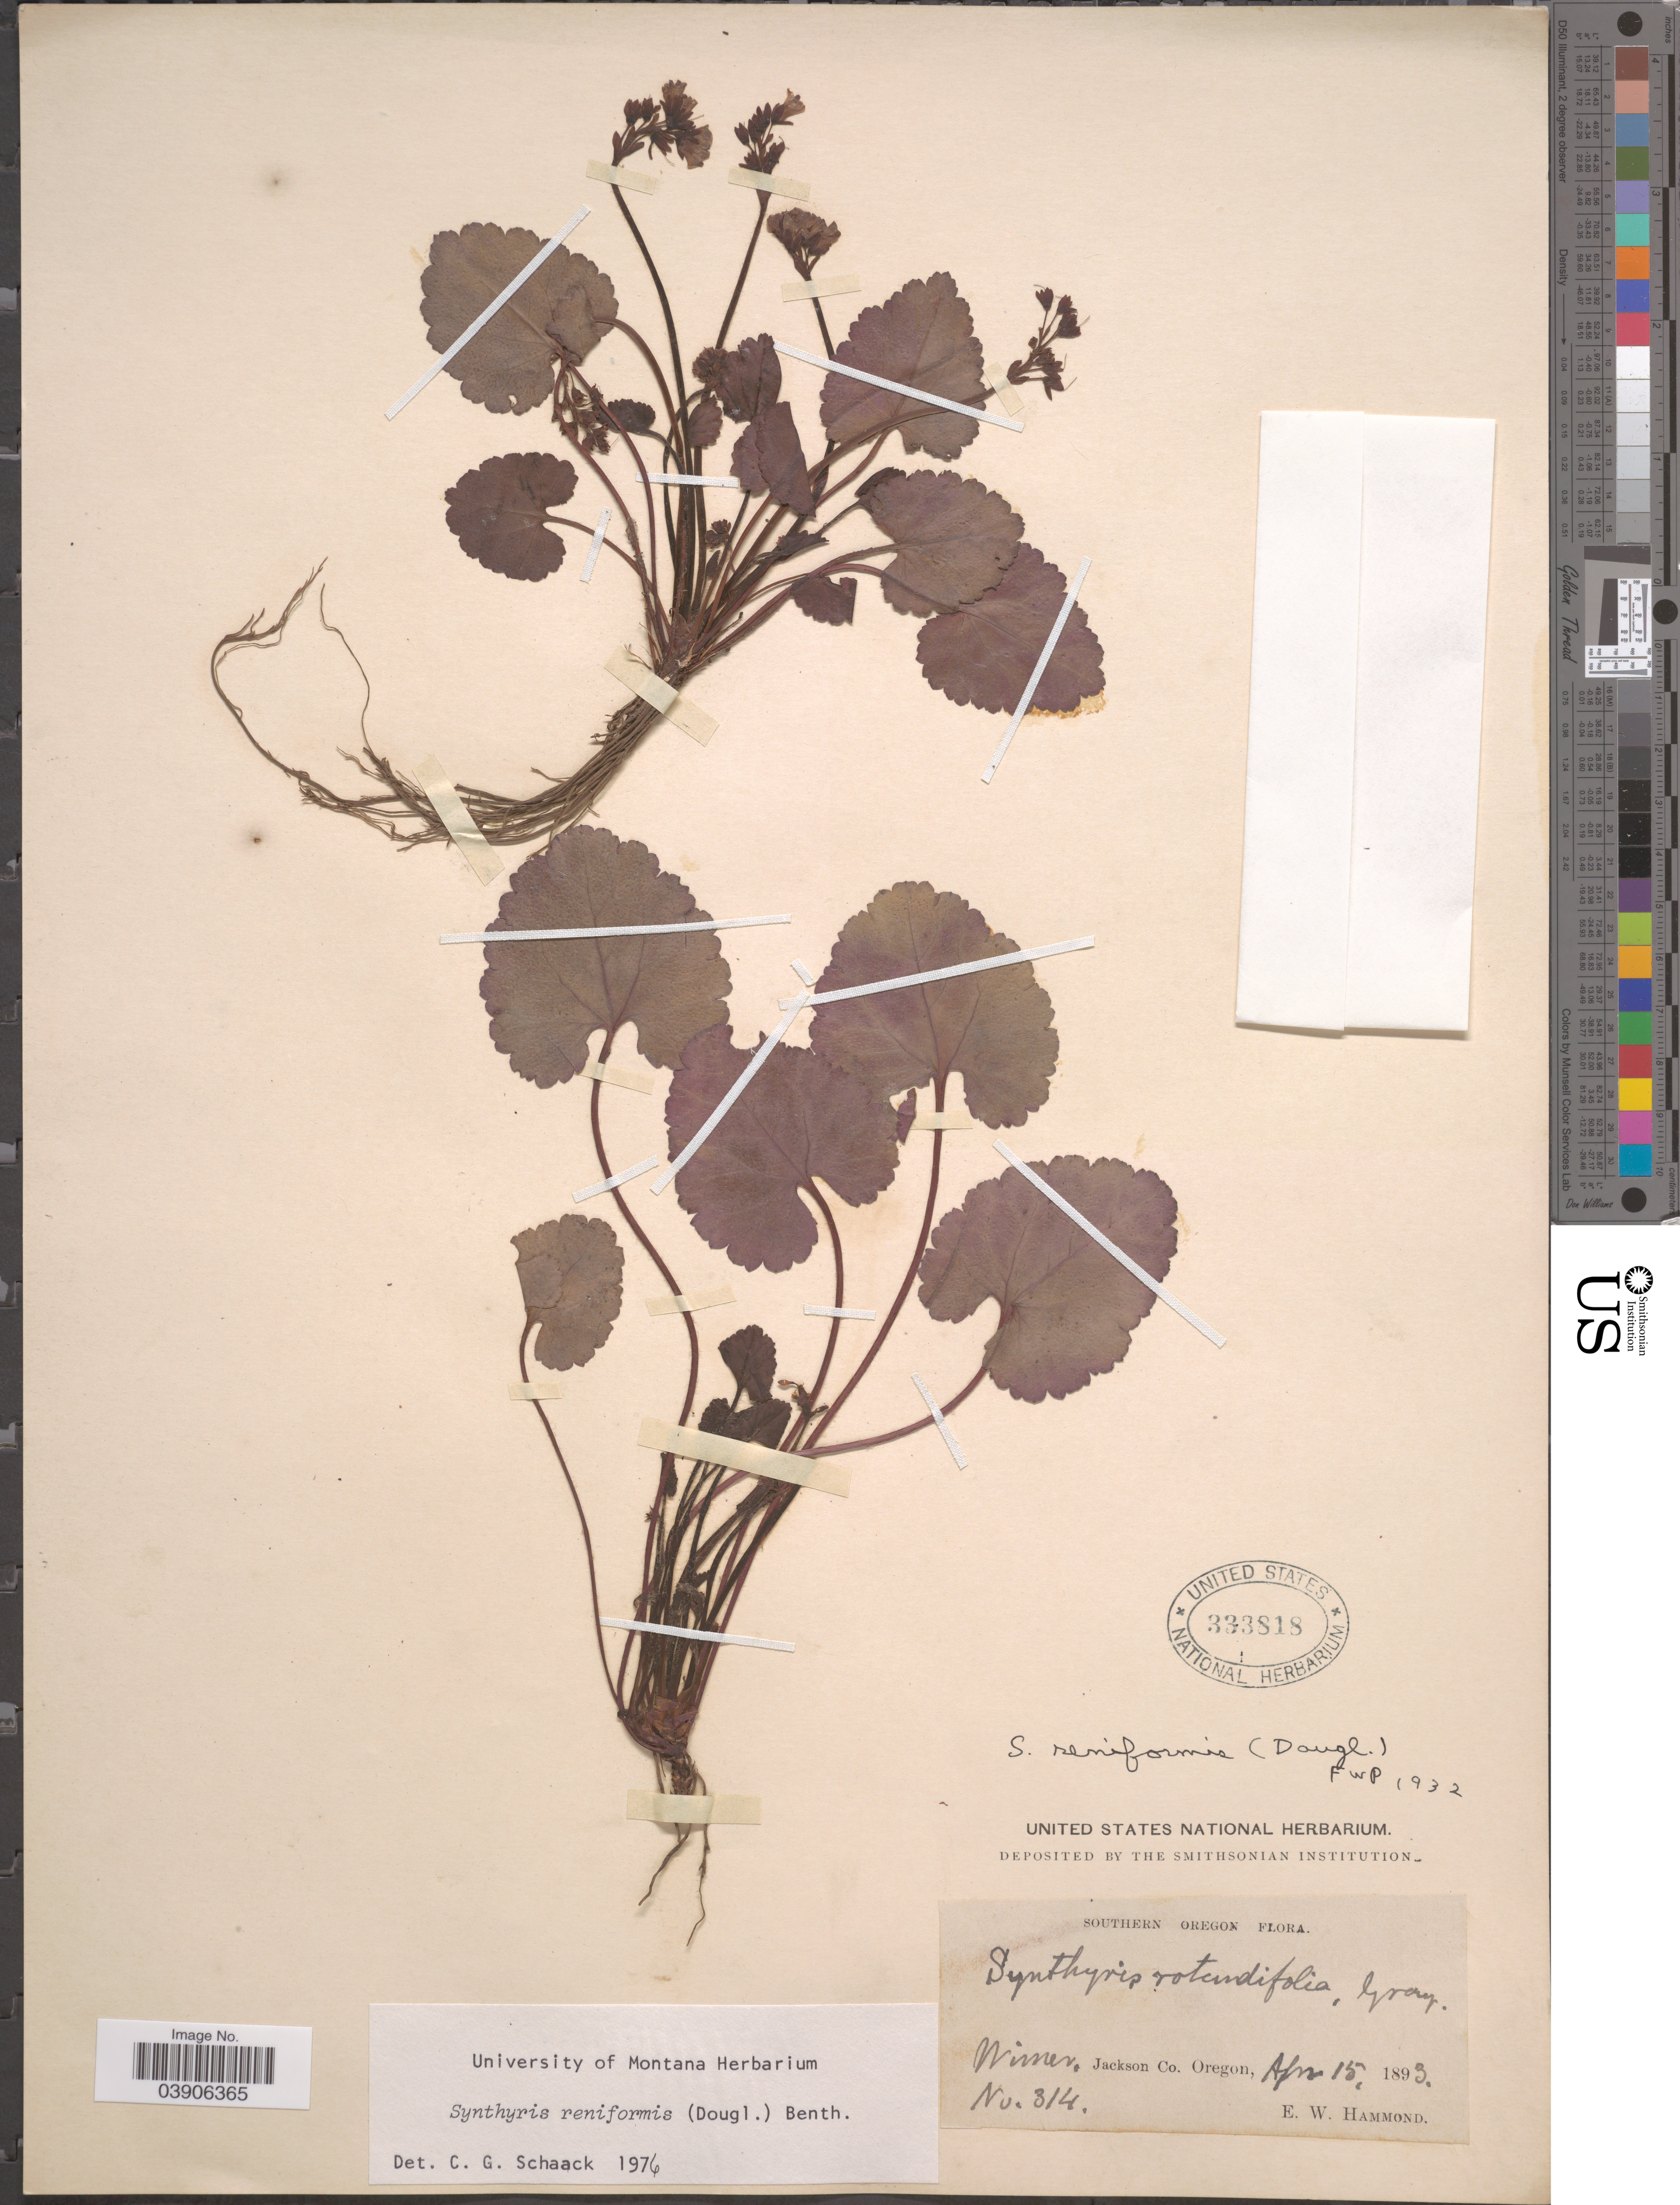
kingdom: Plantae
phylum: Tracheophyta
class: Magnoliopsida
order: Lamiales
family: Plantaginaceae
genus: Synthyris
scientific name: Synthyris reniformis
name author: Benth.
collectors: E. Hammond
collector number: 314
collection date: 1893-04-15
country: United States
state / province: Oregon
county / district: Jackson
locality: Southern Oregon. Winner, Jackson Co.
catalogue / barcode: US 3333818